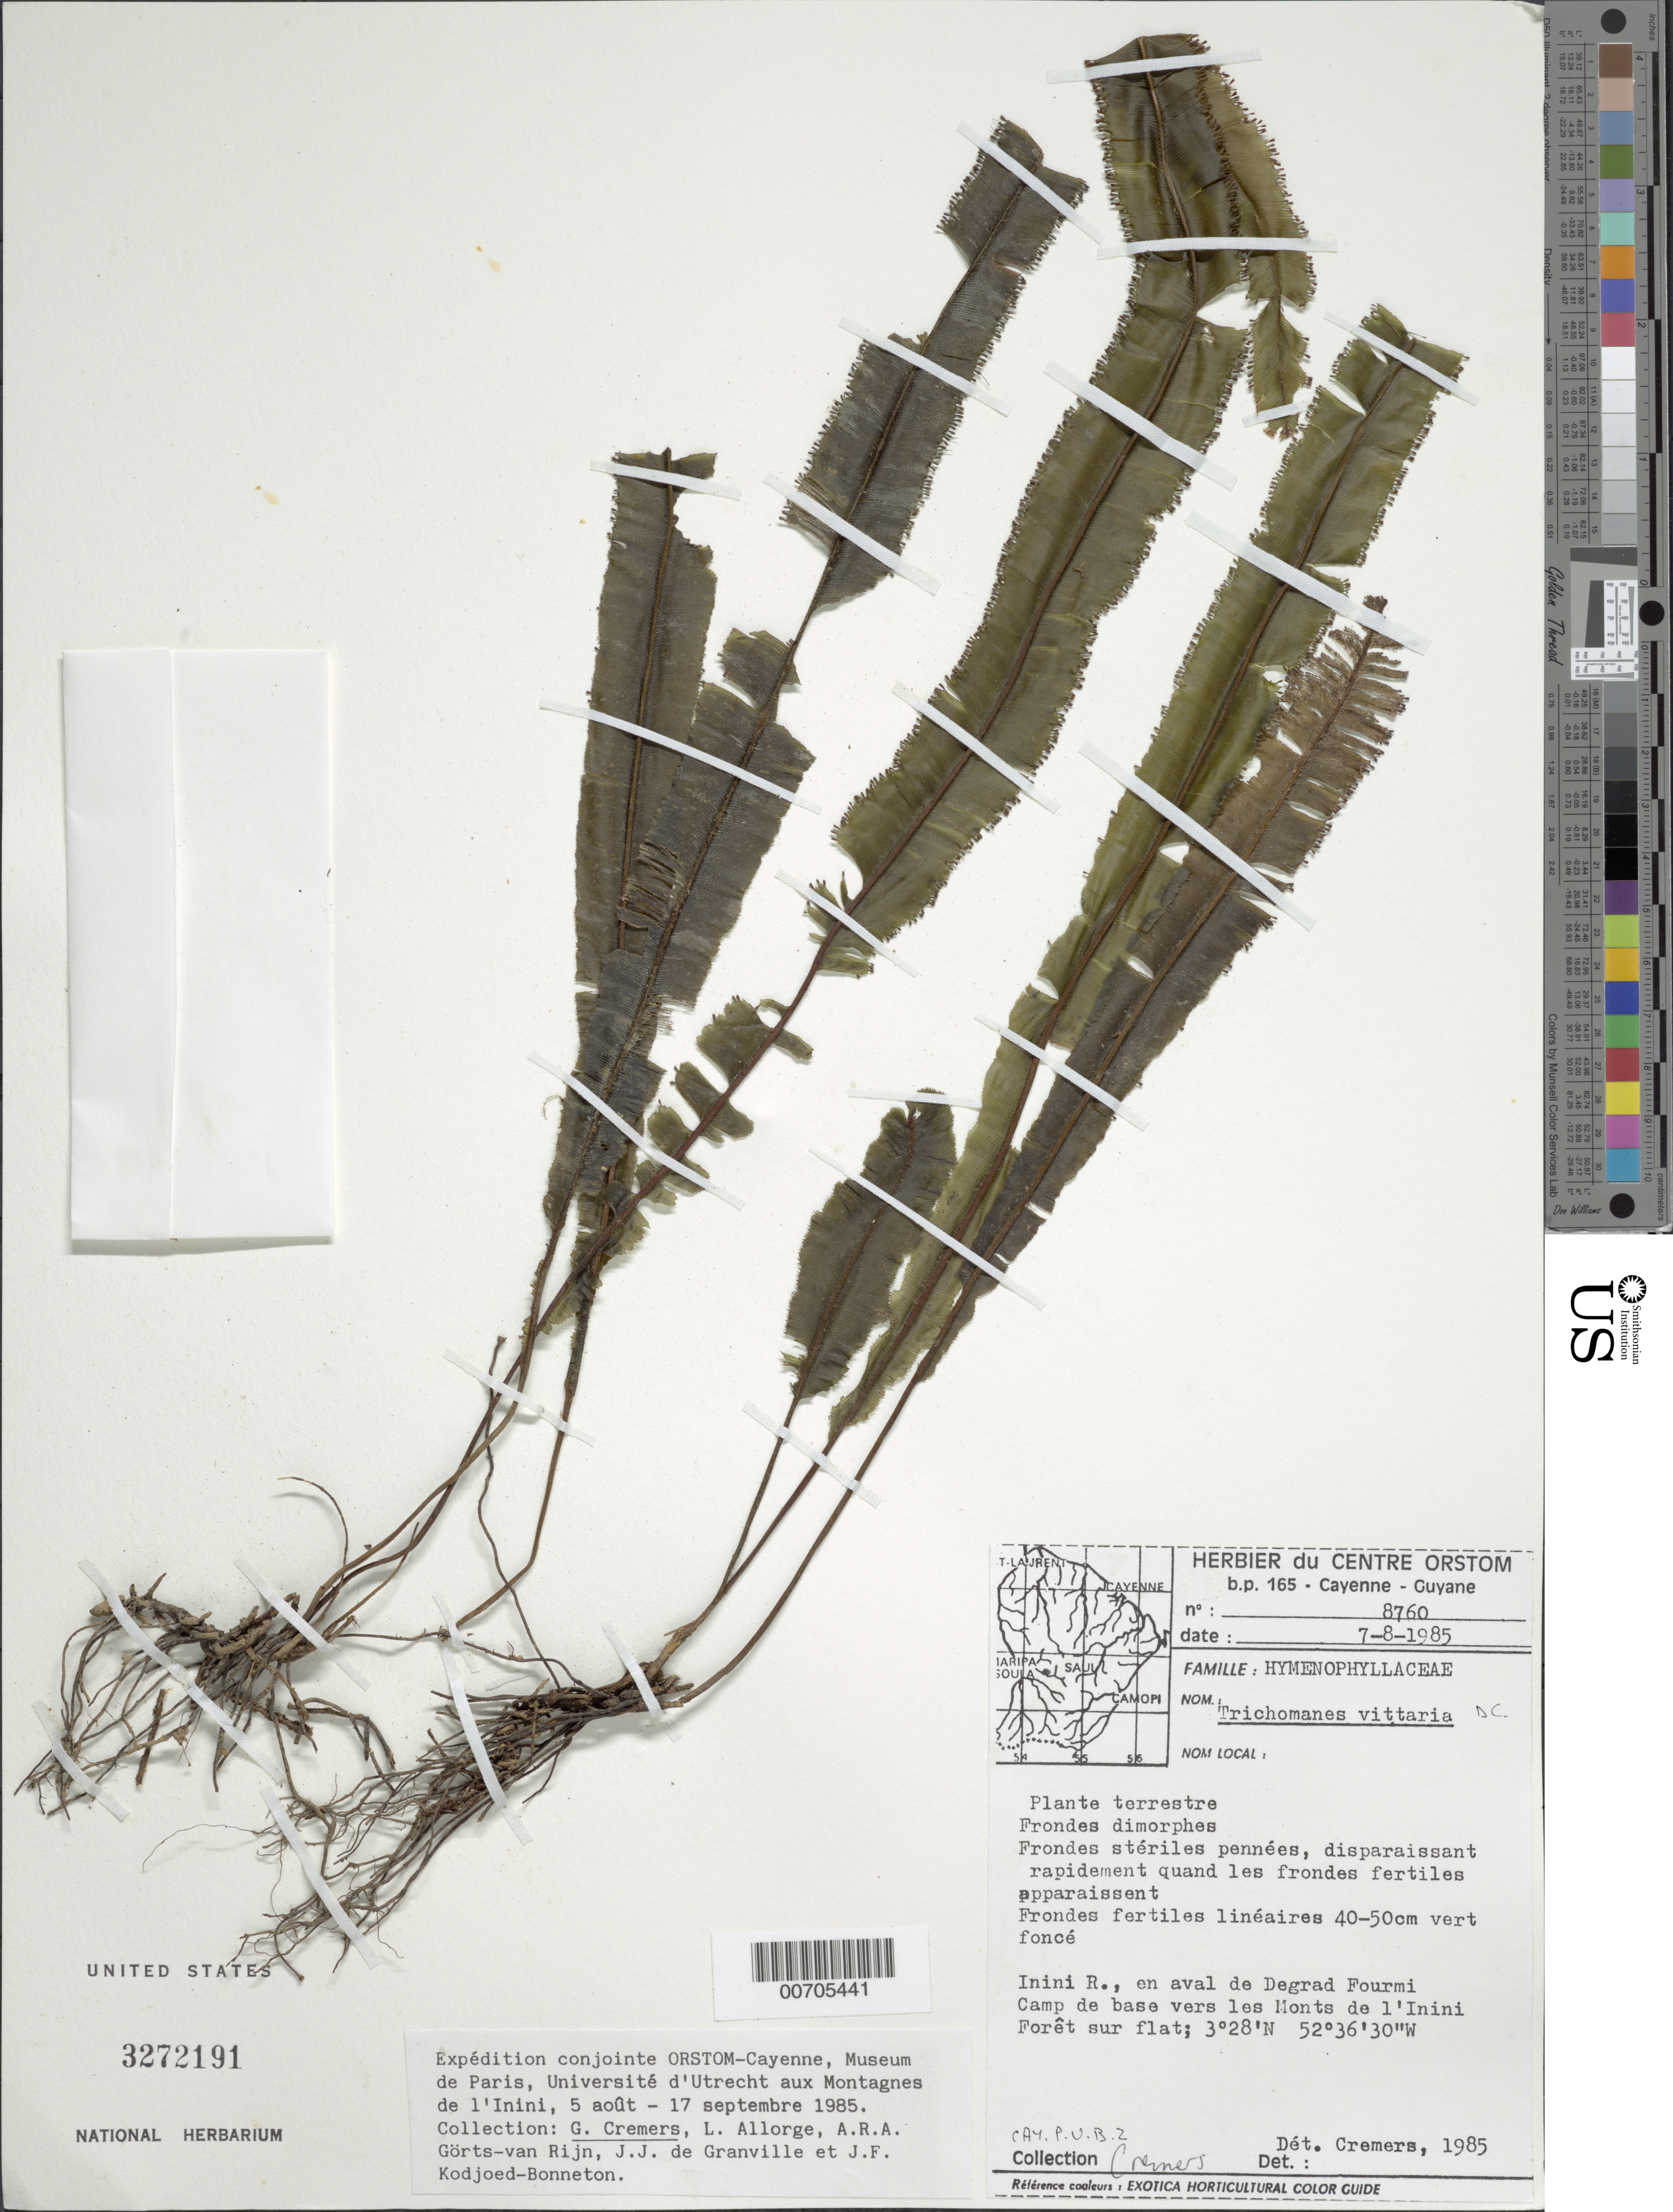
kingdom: Plantae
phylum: Tracheophyta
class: Polypodiopsida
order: Hymenophyllales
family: Hymenophyllaceae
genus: Trichomanes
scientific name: Trichomanes vittaria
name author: DC. ex Poir.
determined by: Cremers, Georges A.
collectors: G. Cremers et al.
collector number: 8760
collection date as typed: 7-Aug-85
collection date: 1985-08-07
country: French Guiana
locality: Inini R., downstream from Degrad Fourmi base of Monts de l'Inini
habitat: Flatland forest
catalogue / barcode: US 3272191